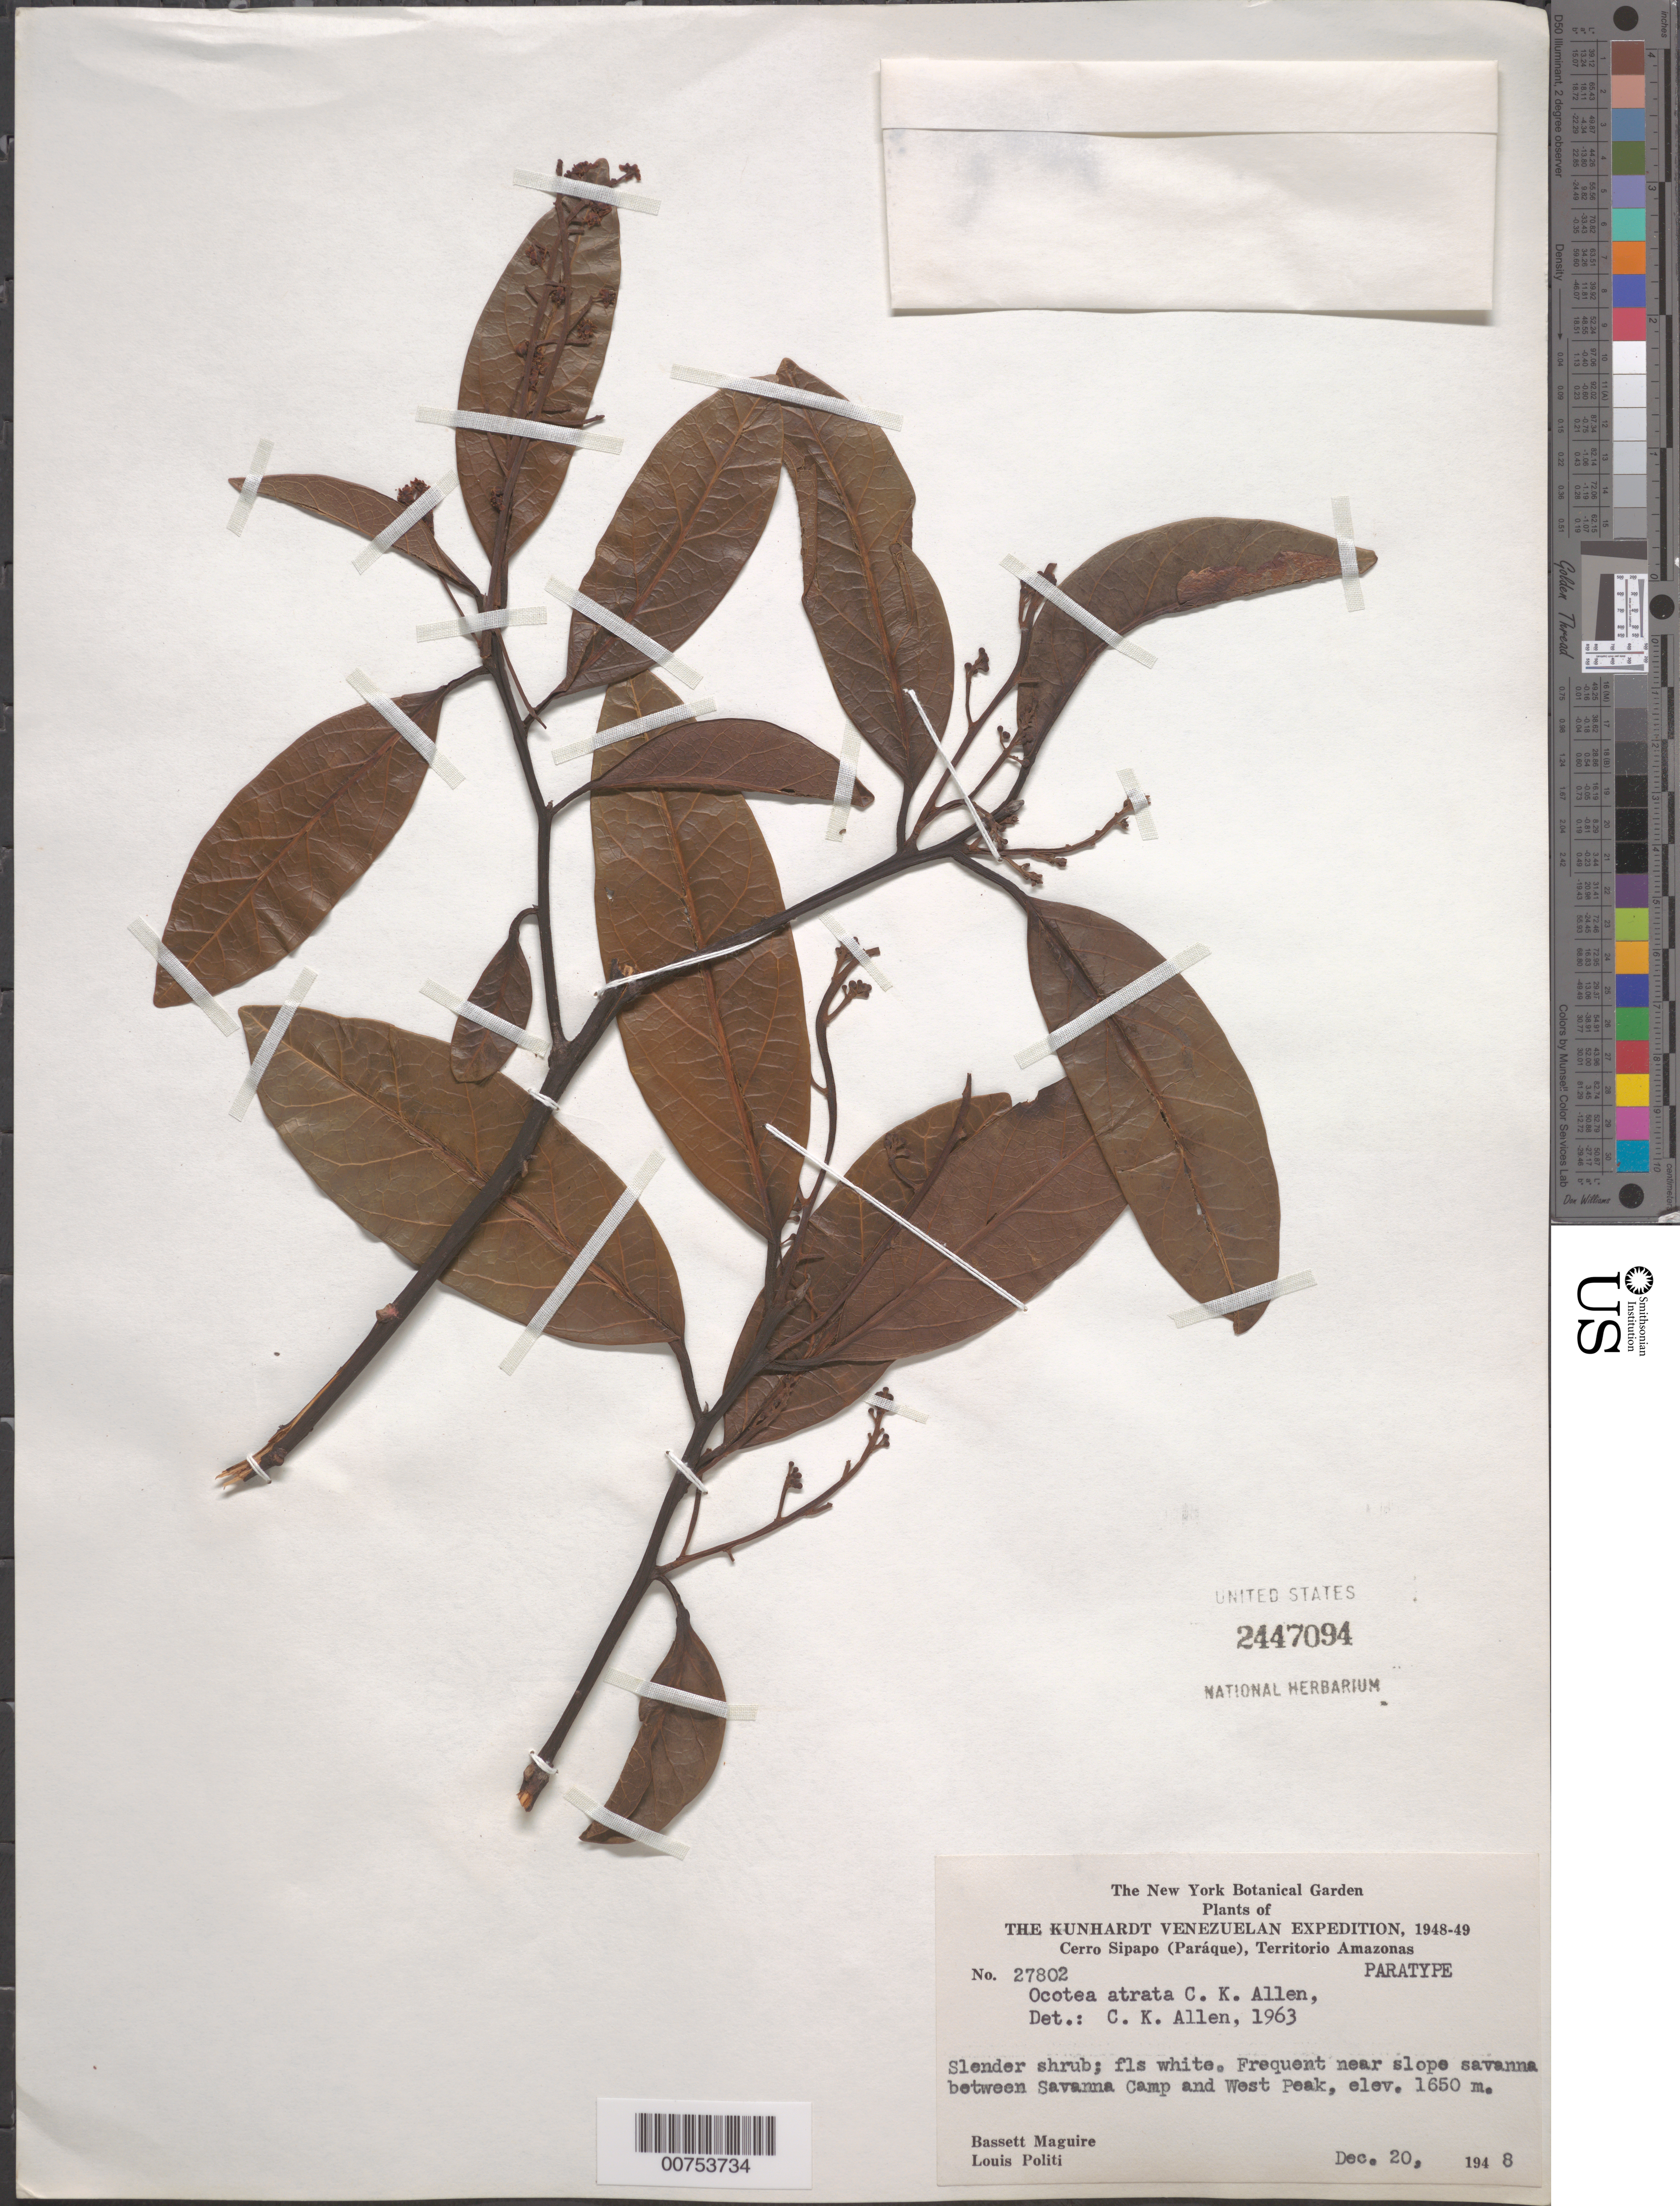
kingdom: Plantae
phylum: Tracheophyta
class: Magnoliopsida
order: Laurales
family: Lauraceae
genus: Ocotea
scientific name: Ocotea atrata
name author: C.K. Allen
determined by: Allen, C. K.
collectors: B. Maguire & L. Politi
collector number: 27802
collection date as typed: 20-Dec-48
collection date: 1948-12-20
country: Venezuela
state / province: Amazonas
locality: Cerro Sipapo (Paráque), between Savanna Camp and West Peak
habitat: Slope savanna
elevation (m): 1676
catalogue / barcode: US 2447094